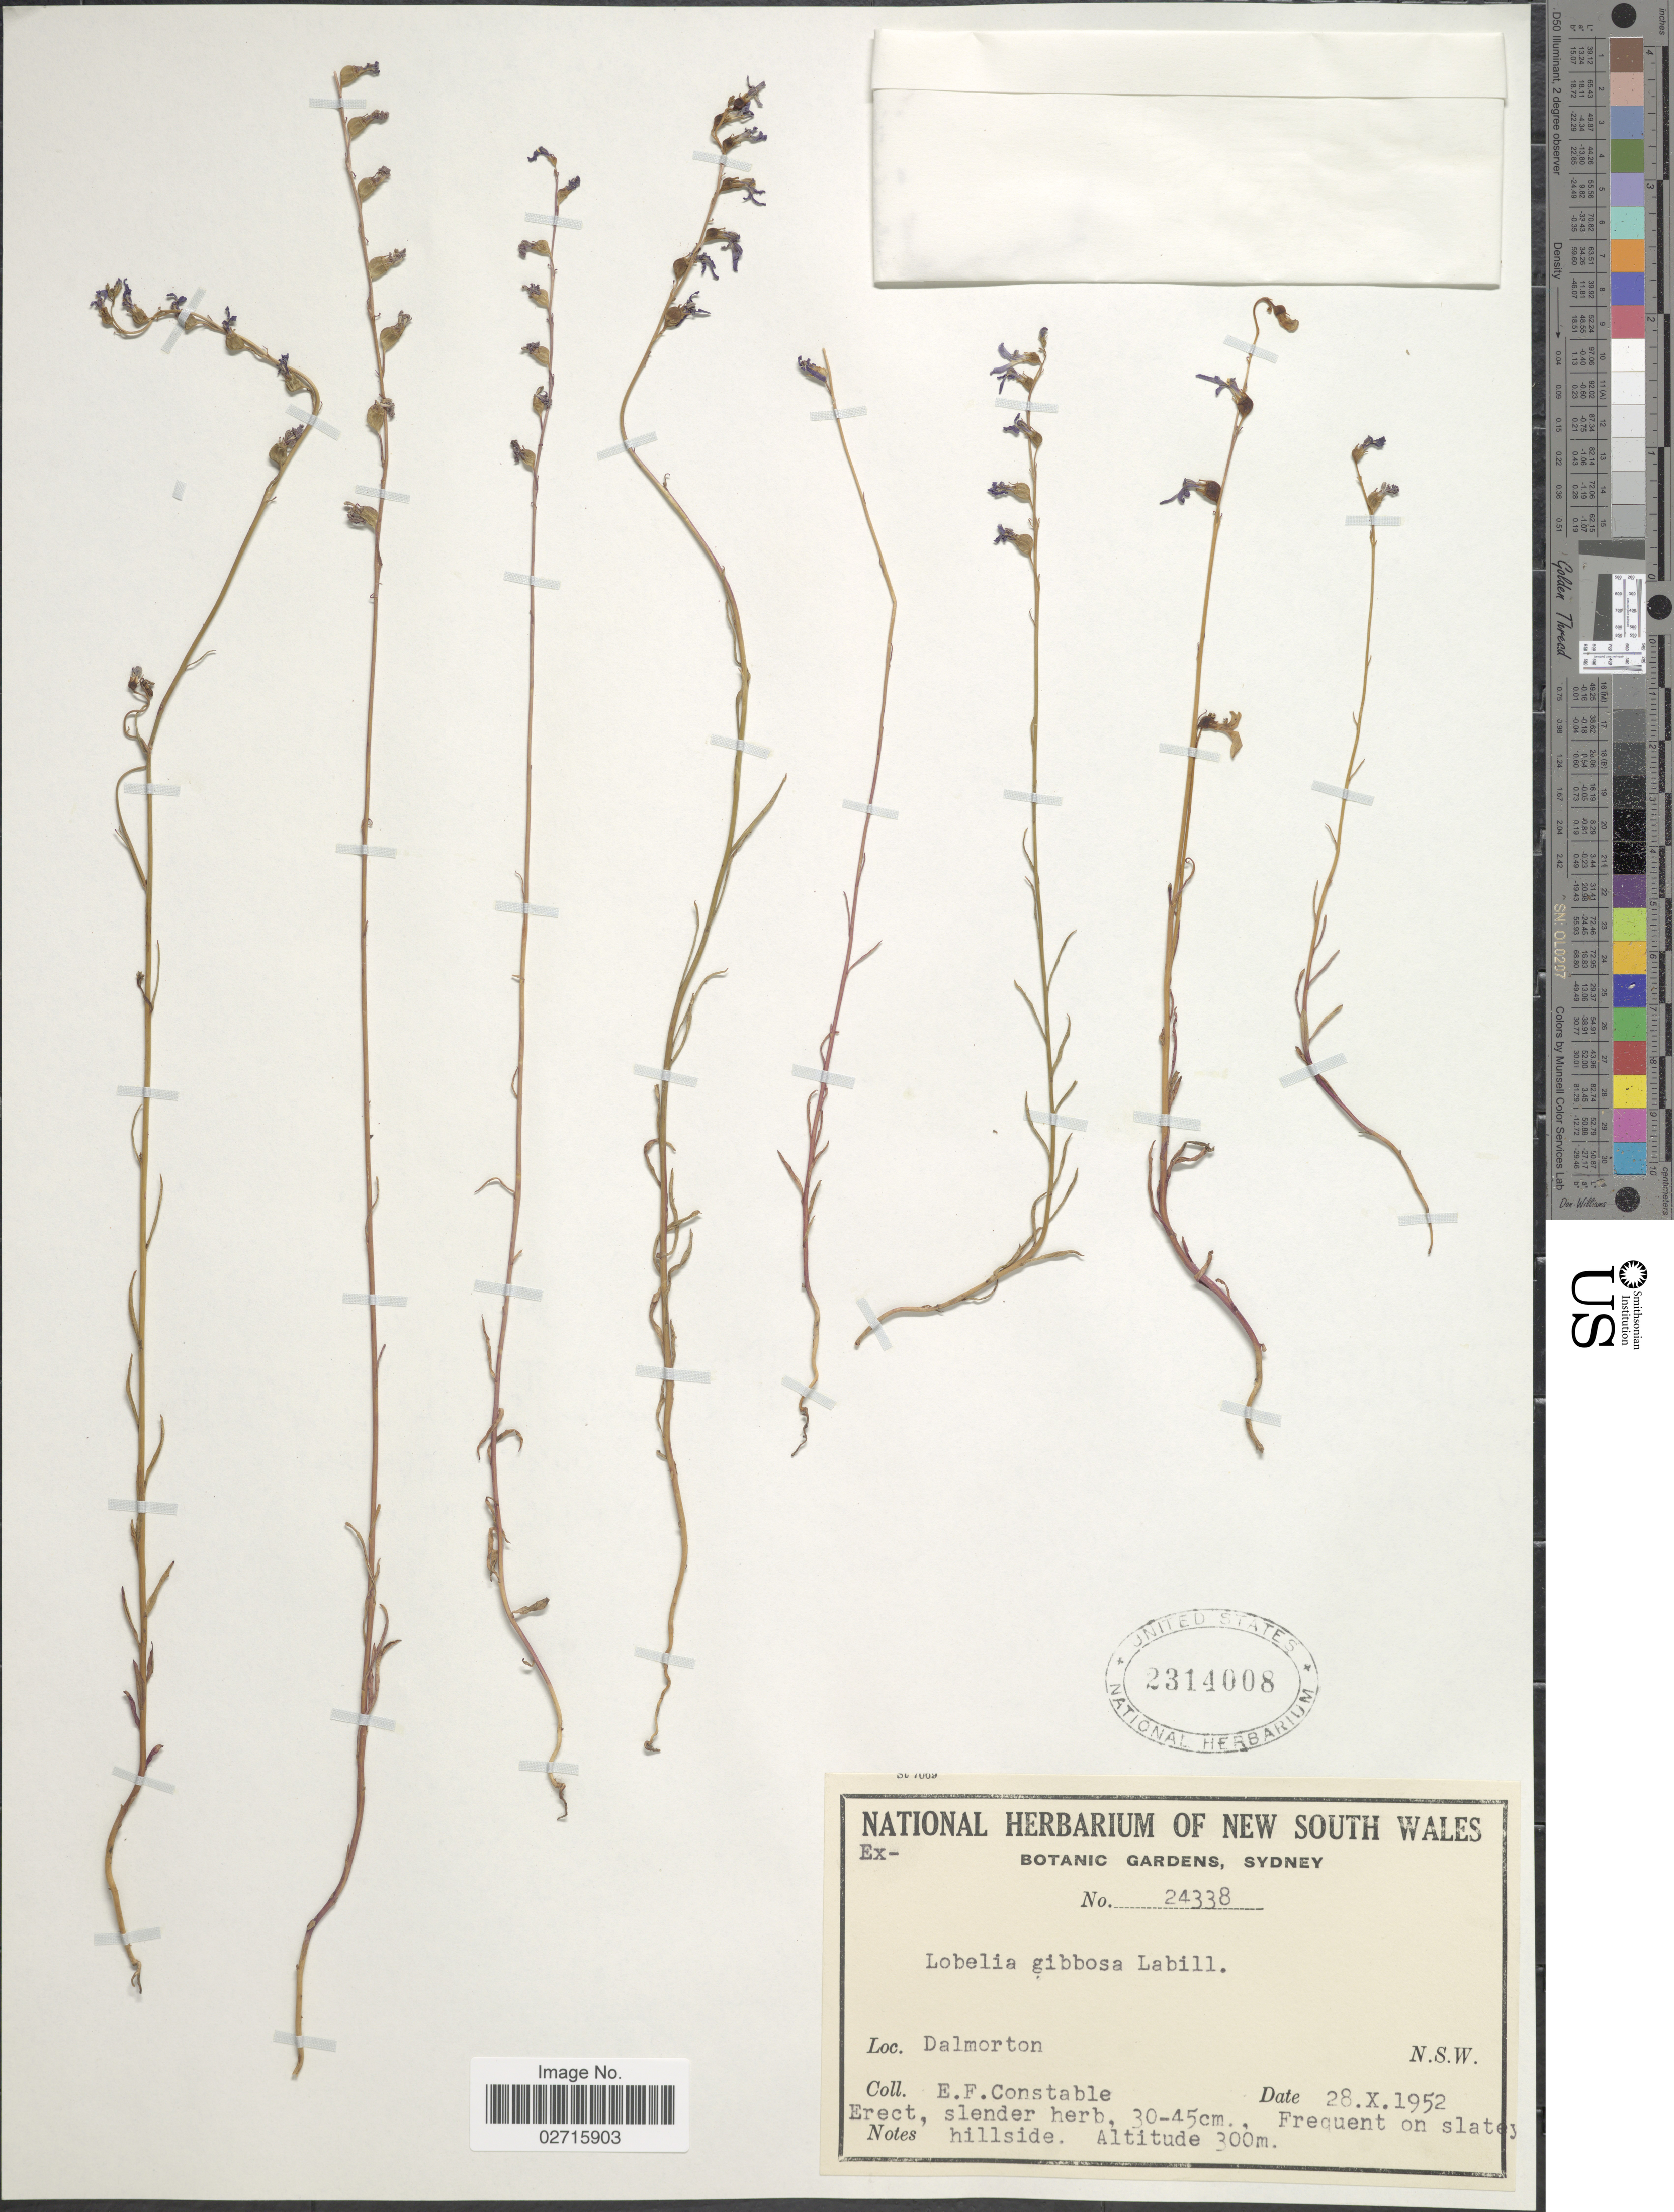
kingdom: Plantae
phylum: Tracheophyta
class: Magnoliopsida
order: Asterales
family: Campanulaceae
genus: Lobelia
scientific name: Lobelia gibbosa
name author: Labill.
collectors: E. F. Constable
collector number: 24338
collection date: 1952-10-28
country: Australia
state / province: New South Wales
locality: Dalmorton, hillside.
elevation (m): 300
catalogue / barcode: US 2314008